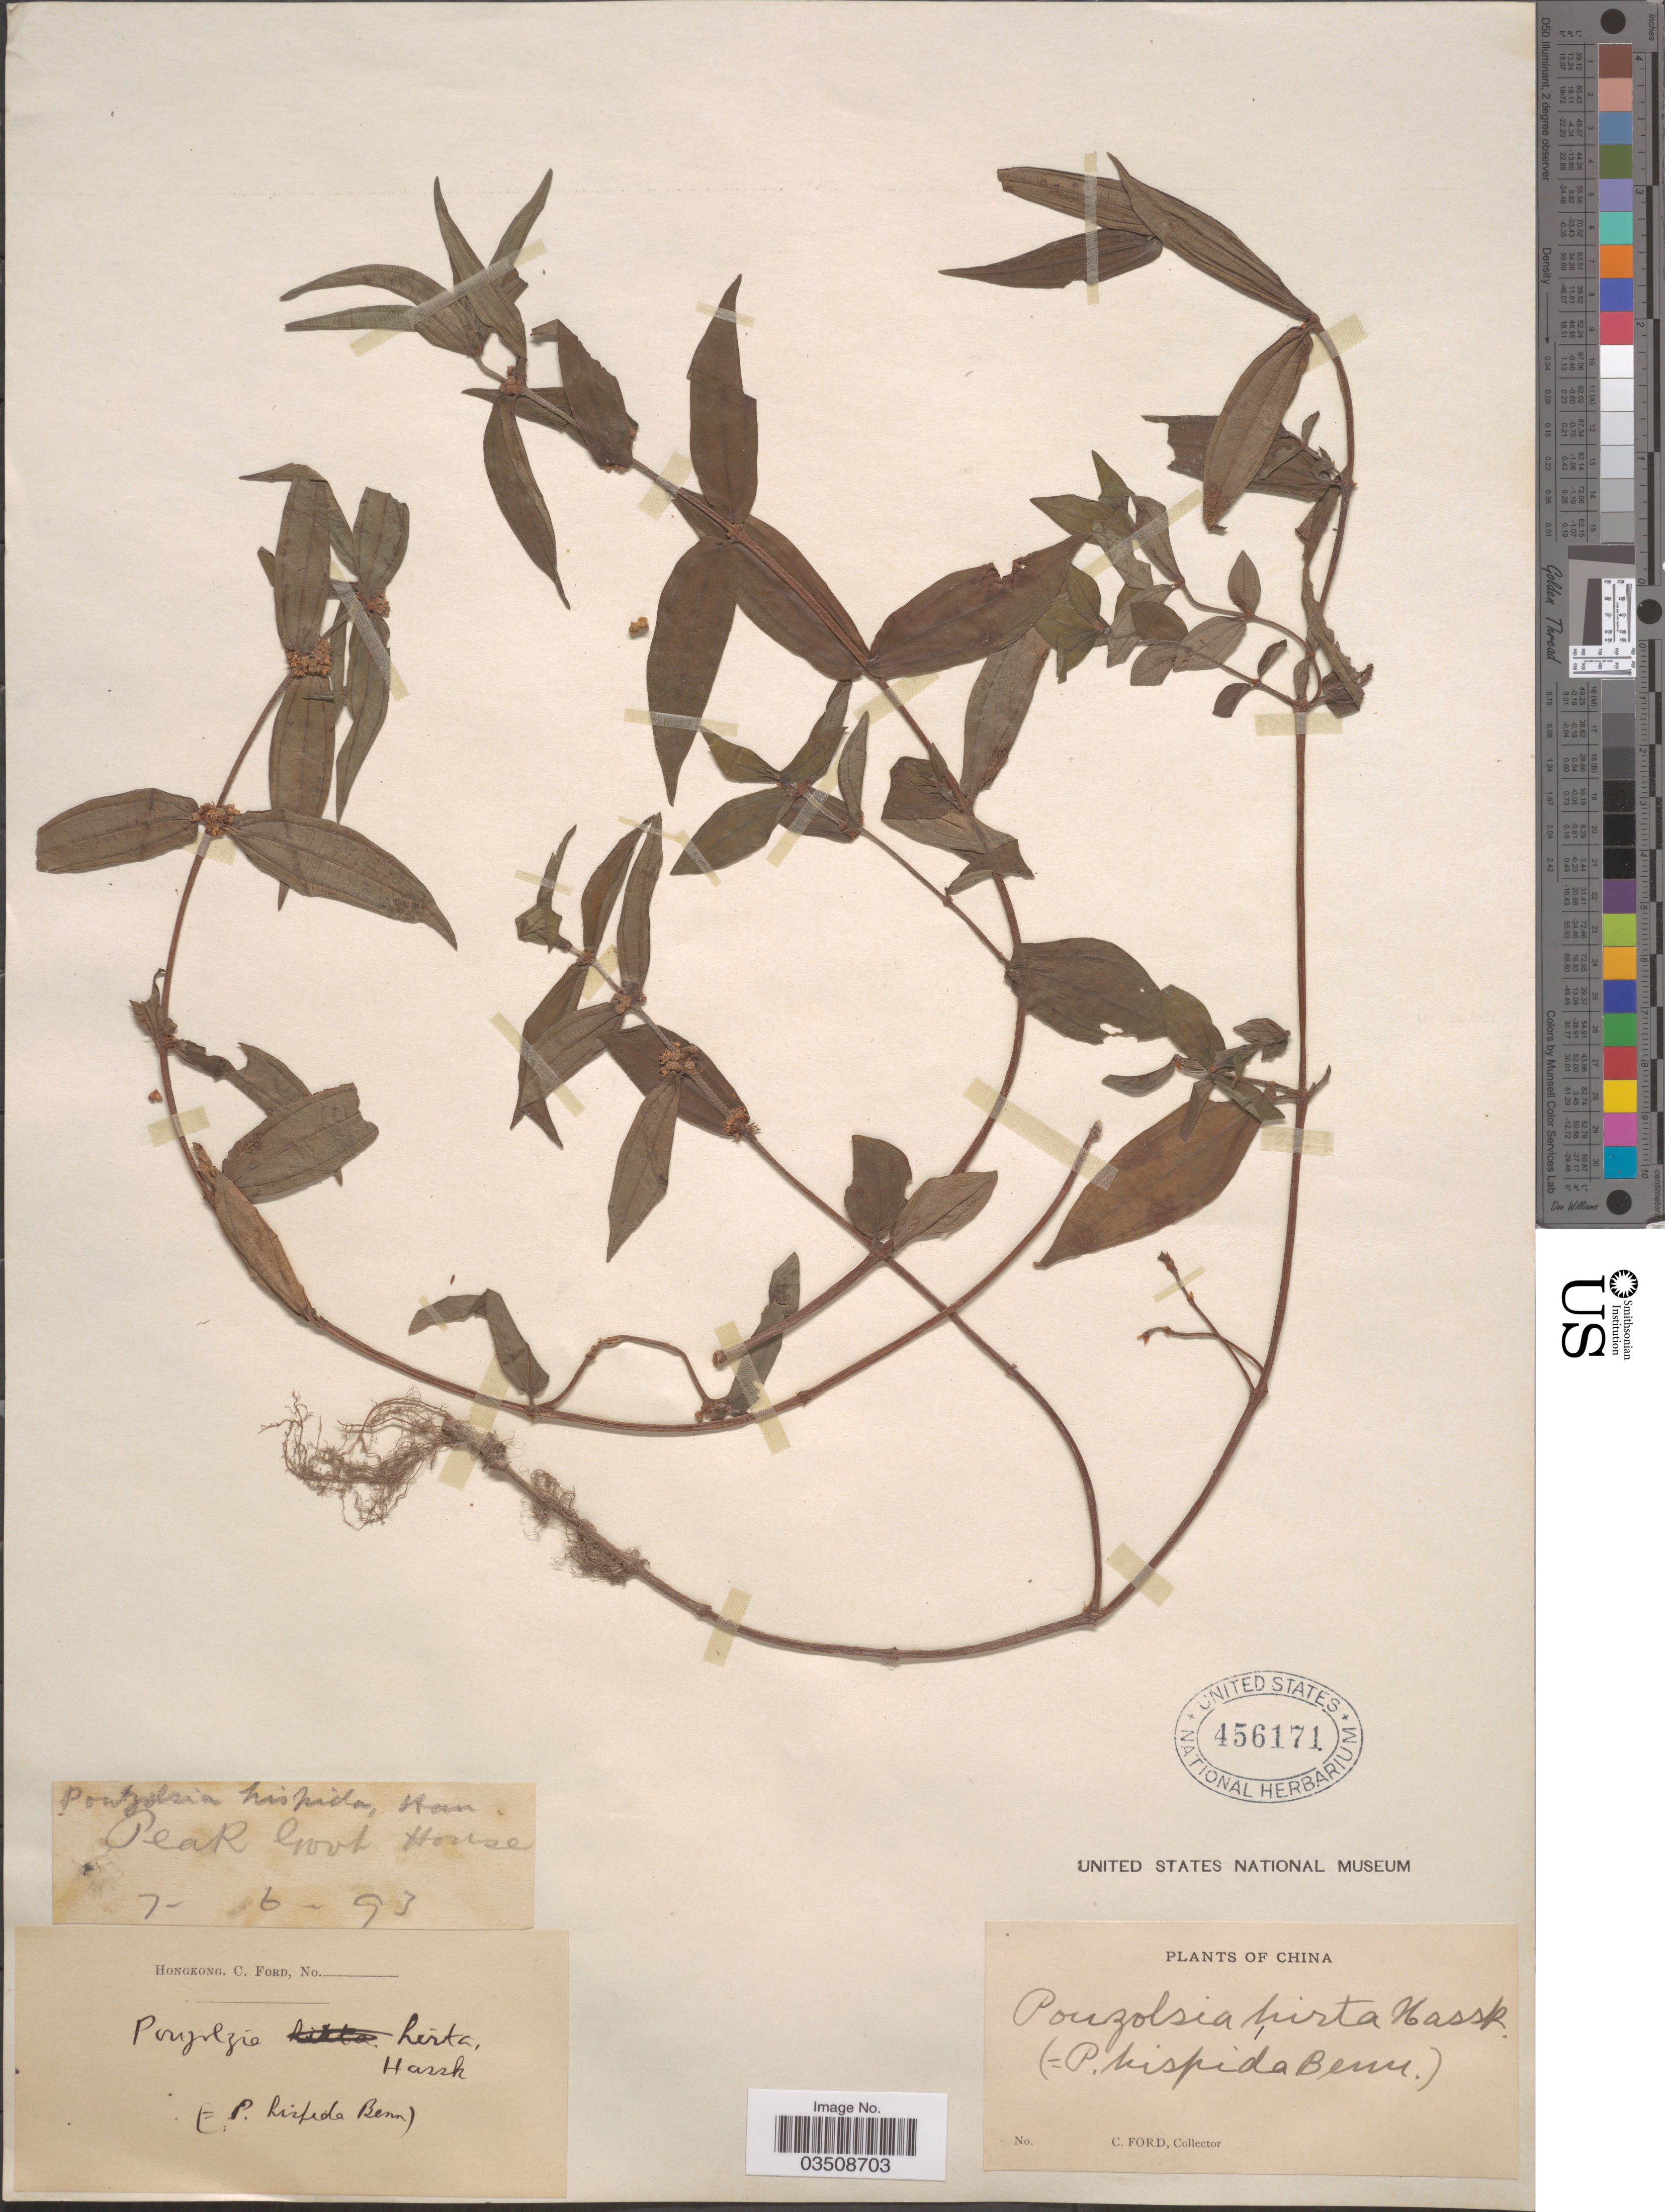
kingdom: Plantae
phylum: Tracheophyta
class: Magnoliopsida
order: Rosales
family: Urticaceae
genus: Gonostegia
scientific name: Gonostegia triandra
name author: (Blume) Miq.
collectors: C. Ford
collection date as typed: Transcribed d/m/y: 7/6/93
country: China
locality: Peak Goot House. [interpreted] [unsure placement]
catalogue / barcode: US 456171